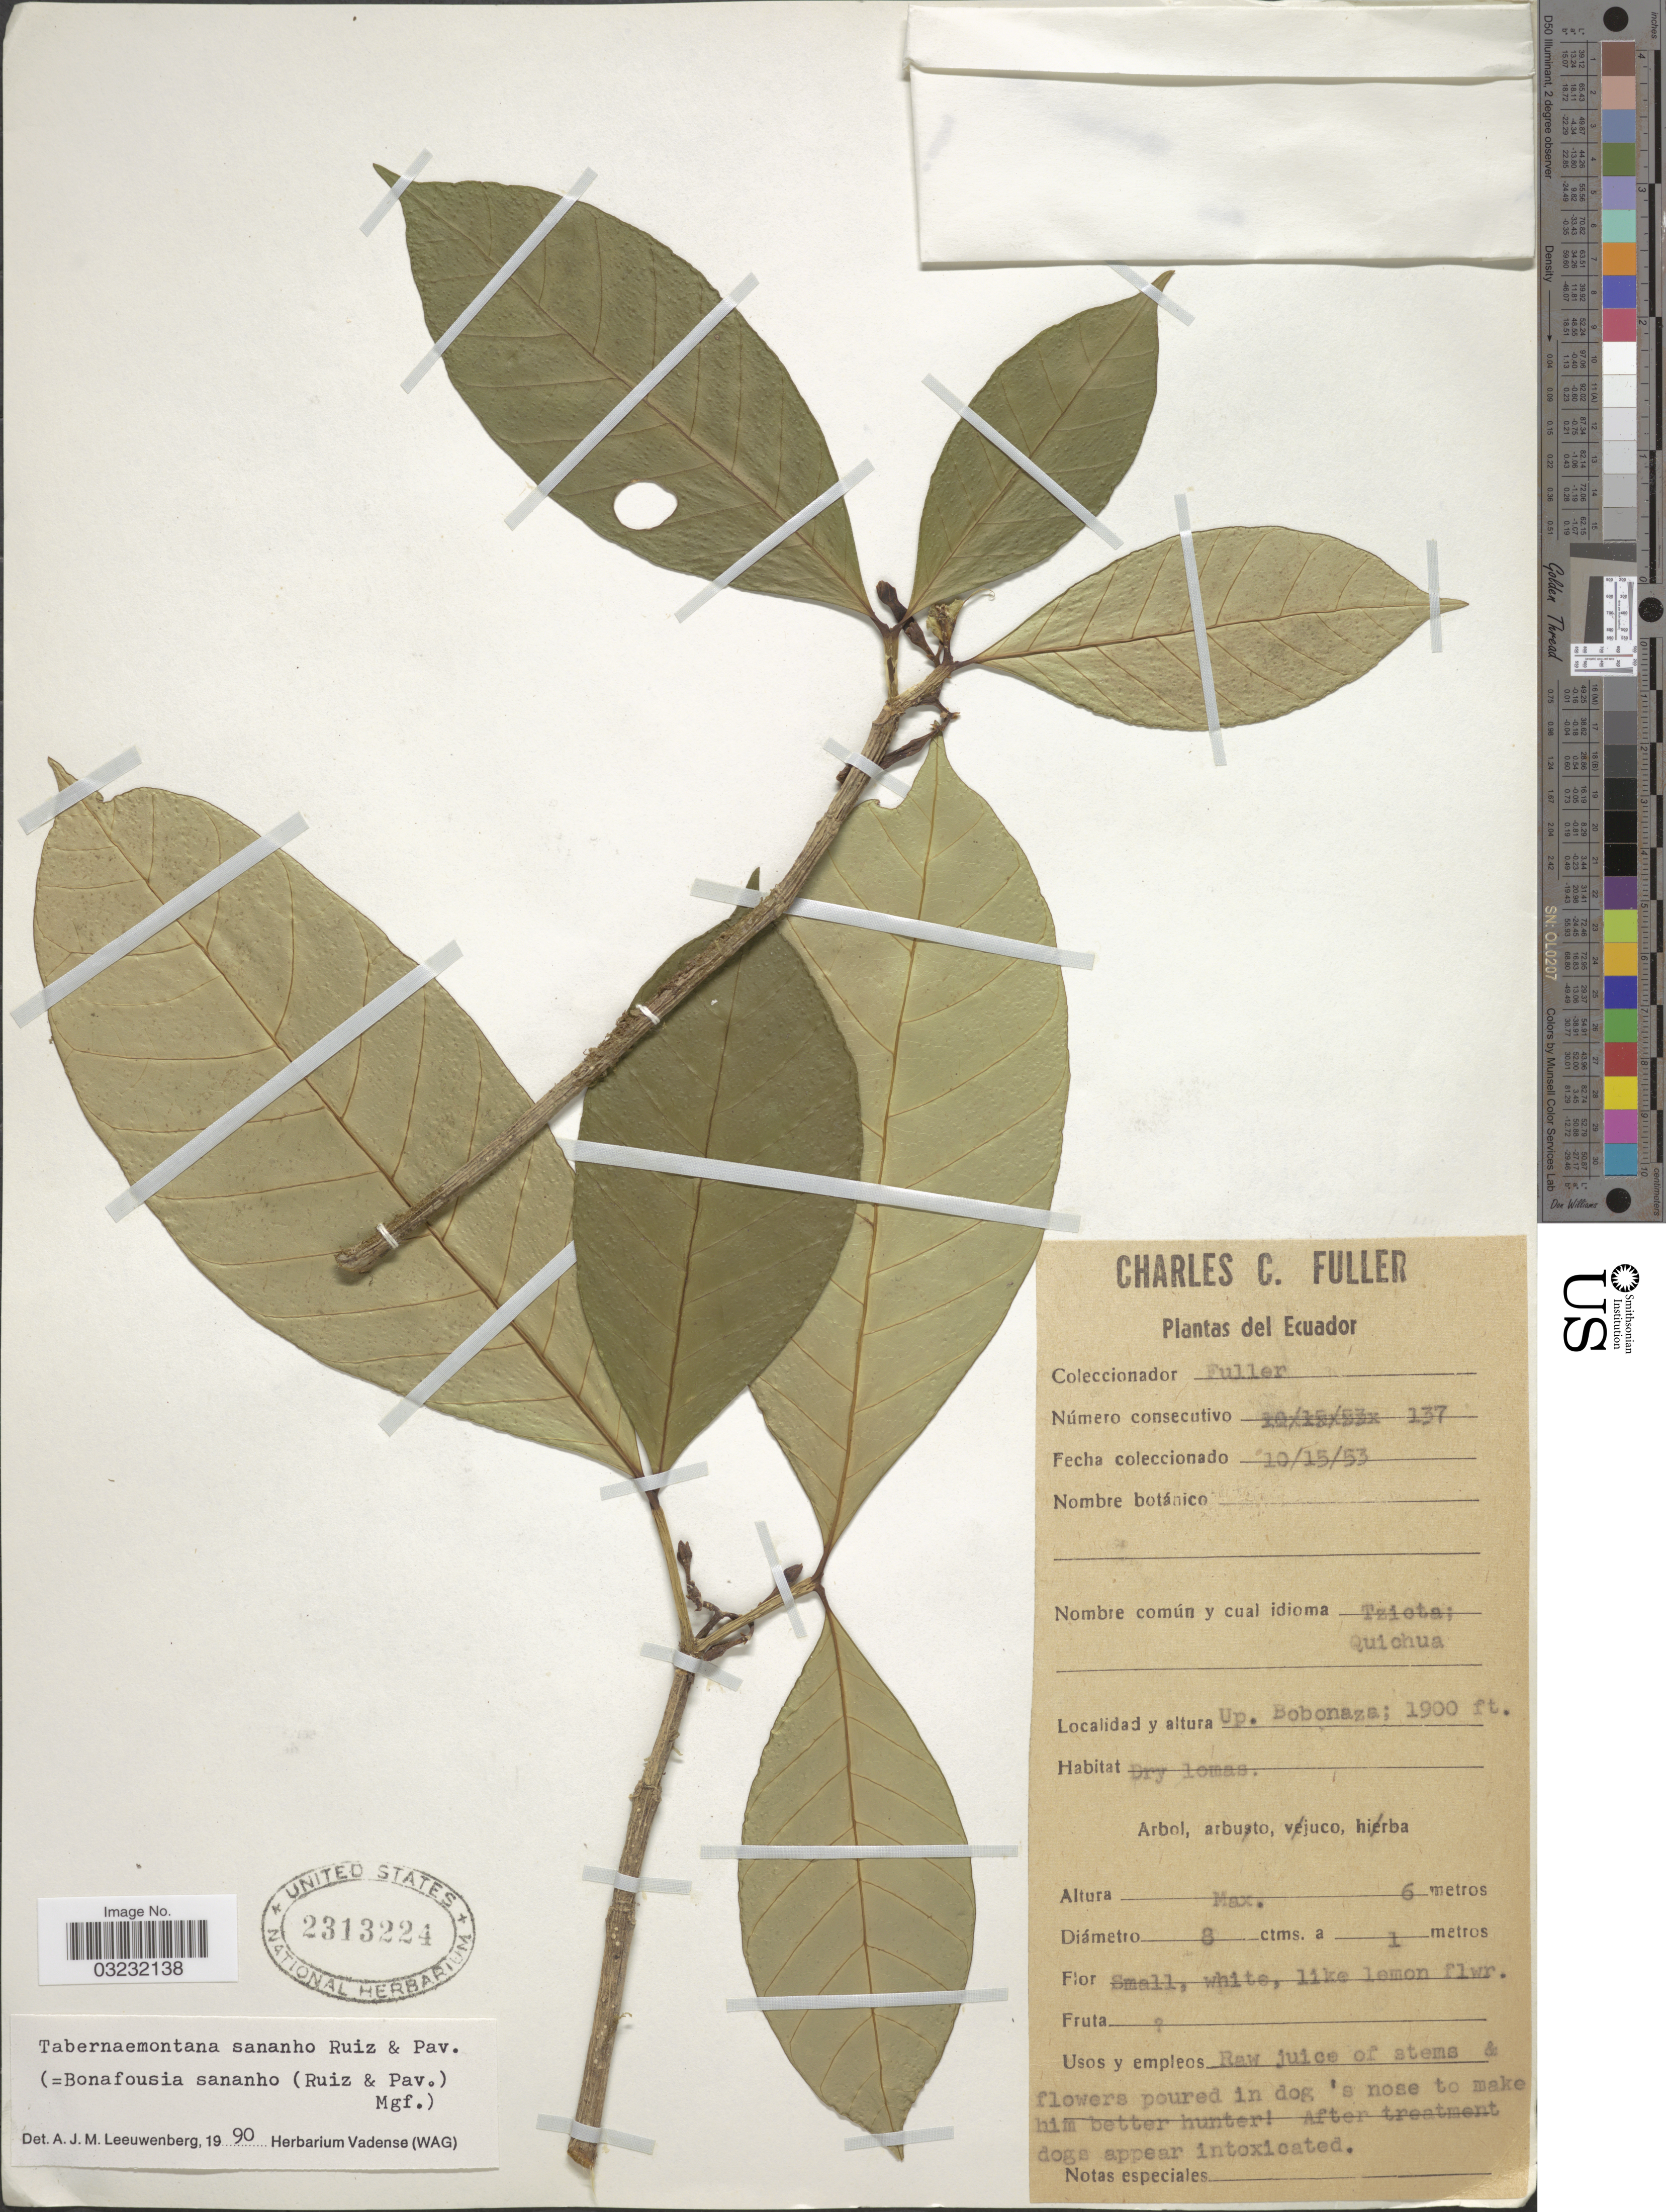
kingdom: Plantae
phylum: Tracheophyta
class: Magnoliopsida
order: Gentianales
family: Apocynaceae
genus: Tabernaemontana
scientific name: Tabernaemontana sananho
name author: Ruiz & Pav.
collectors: C. Fuller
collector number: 137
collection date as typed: Transcribed d/m/y: 15/10/53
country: Ecuador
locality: Up. Bobonaza.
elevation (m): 579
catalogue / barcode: US 2313224